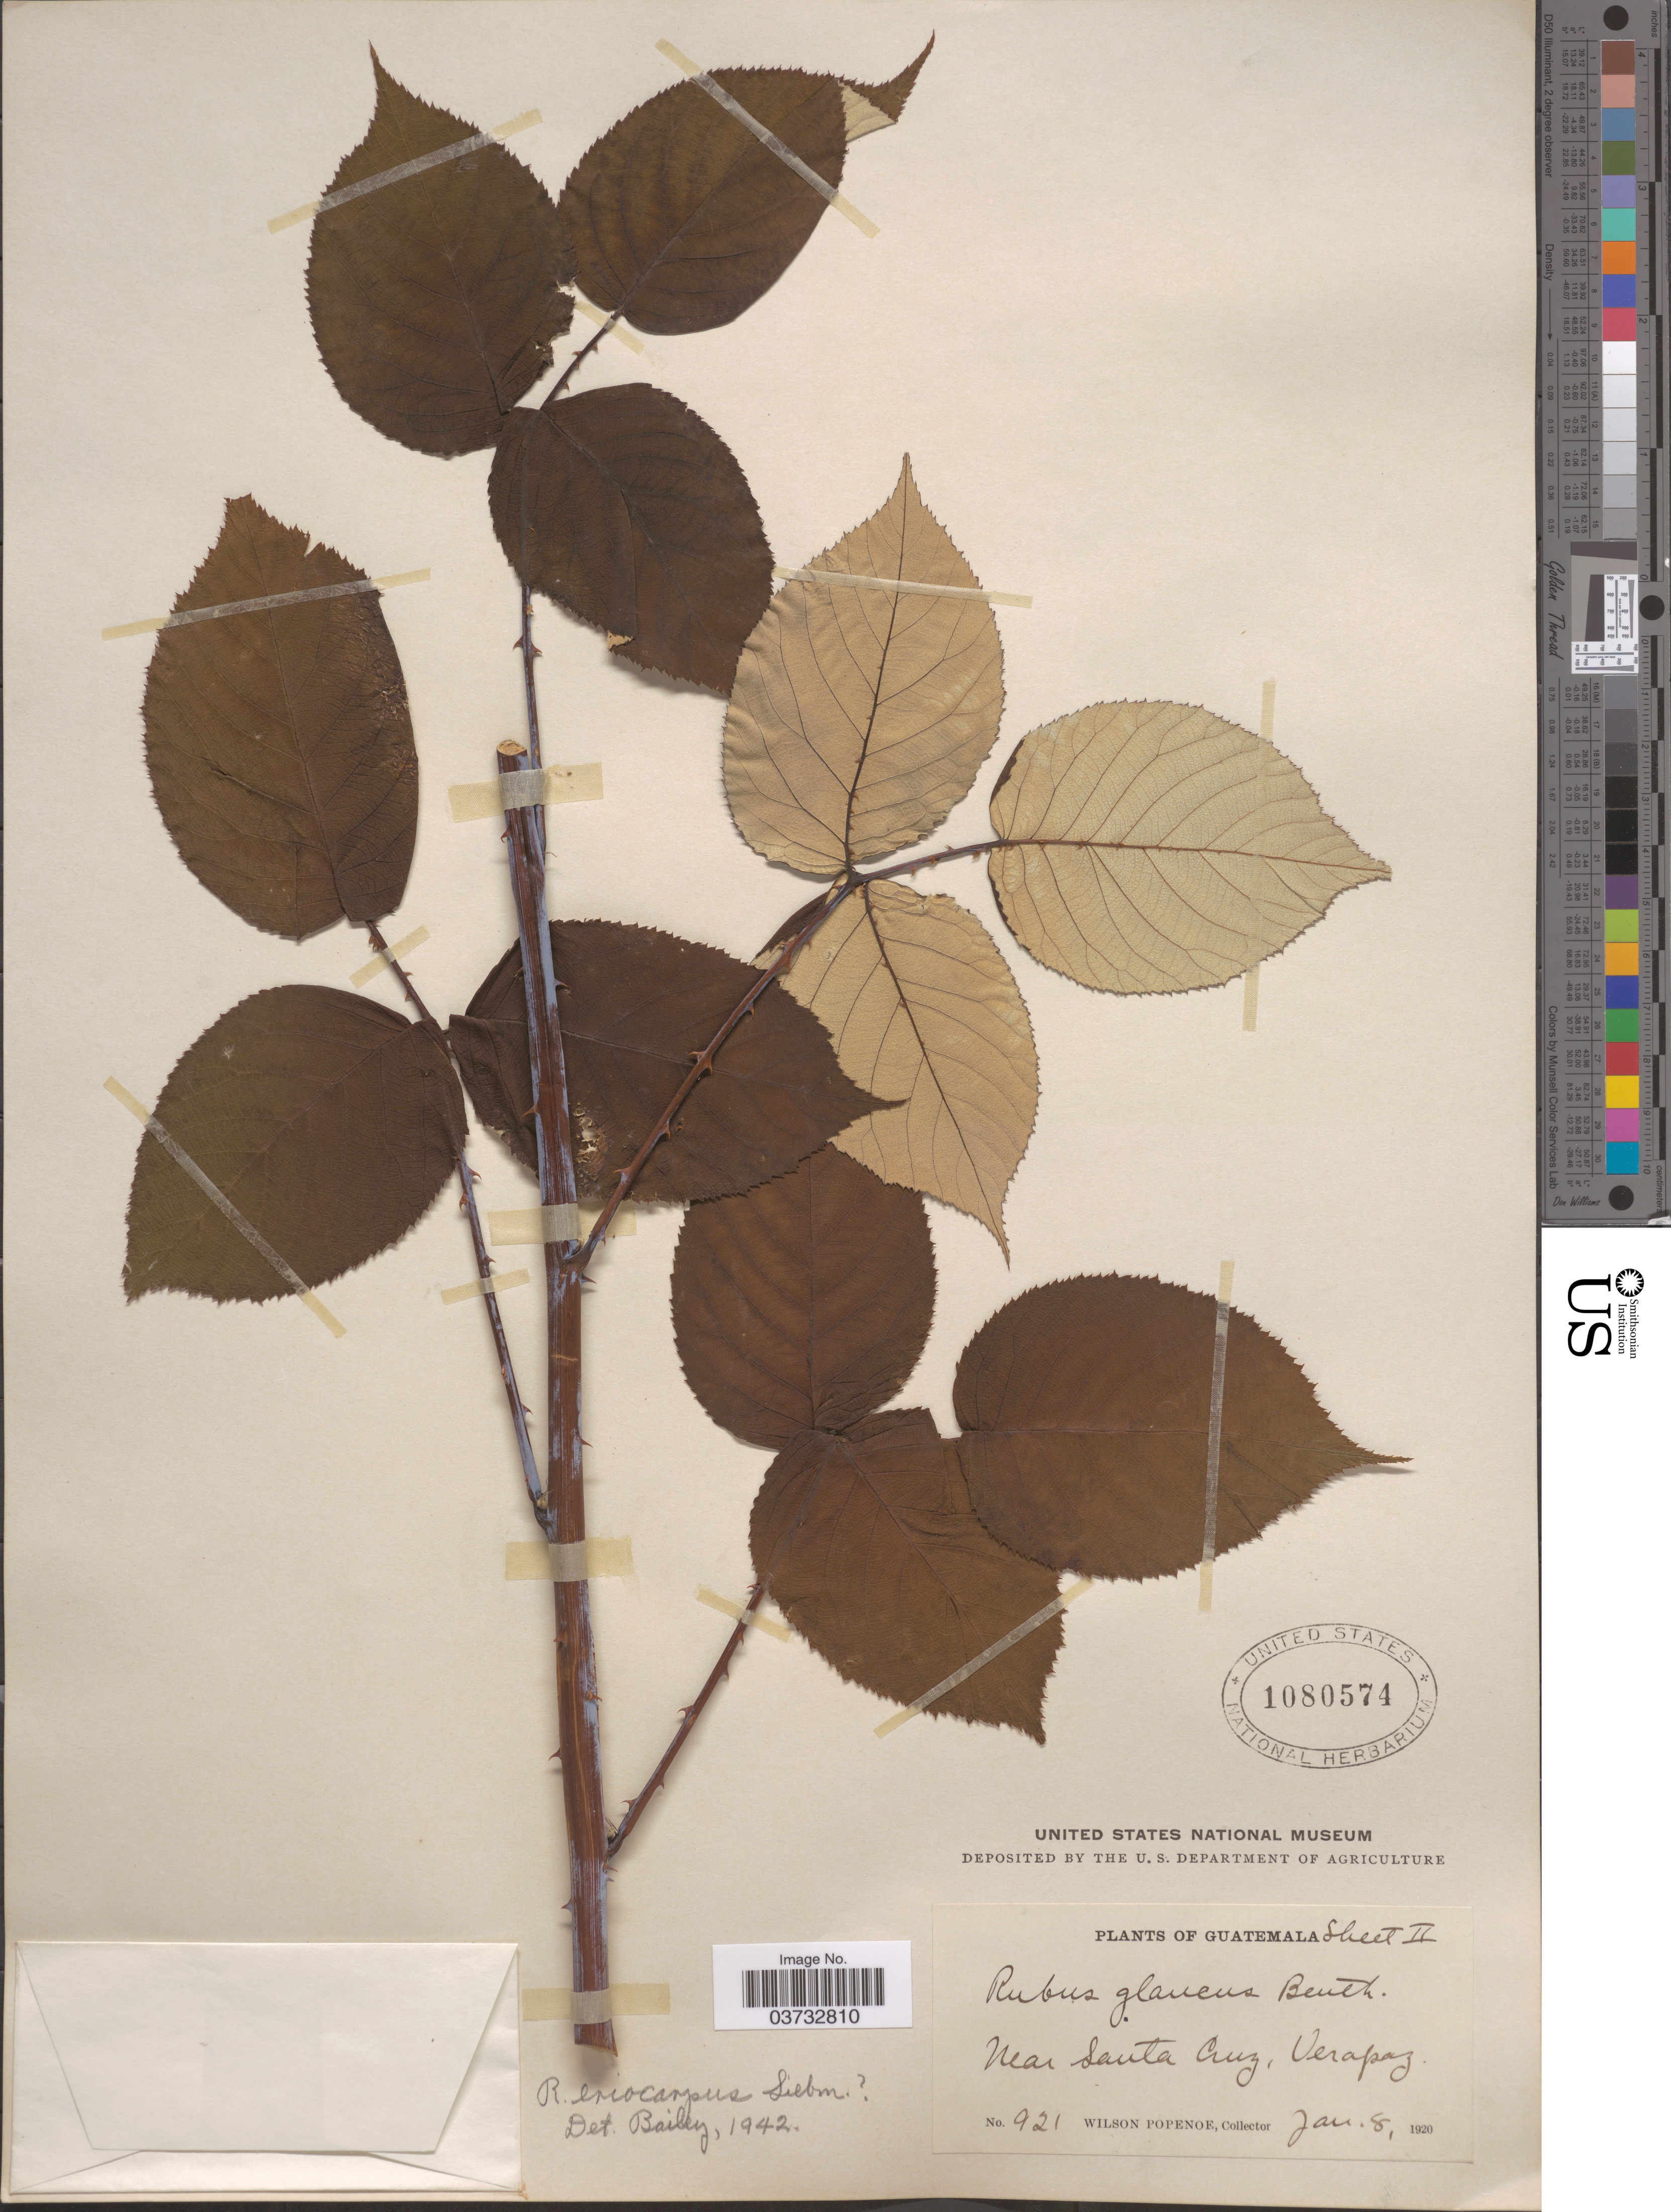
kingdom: Plantae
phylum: Tracheophyta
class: Magnoliopsida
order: Rosales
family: Rosaceae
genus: Rubus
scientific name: Rubus eriocarpus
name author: Liebm.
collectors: F. Popenoe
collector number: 921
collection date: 1920-01-08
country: Guatemala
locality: Near Santa Cruz, Verapaz.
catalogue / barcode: US 1080574